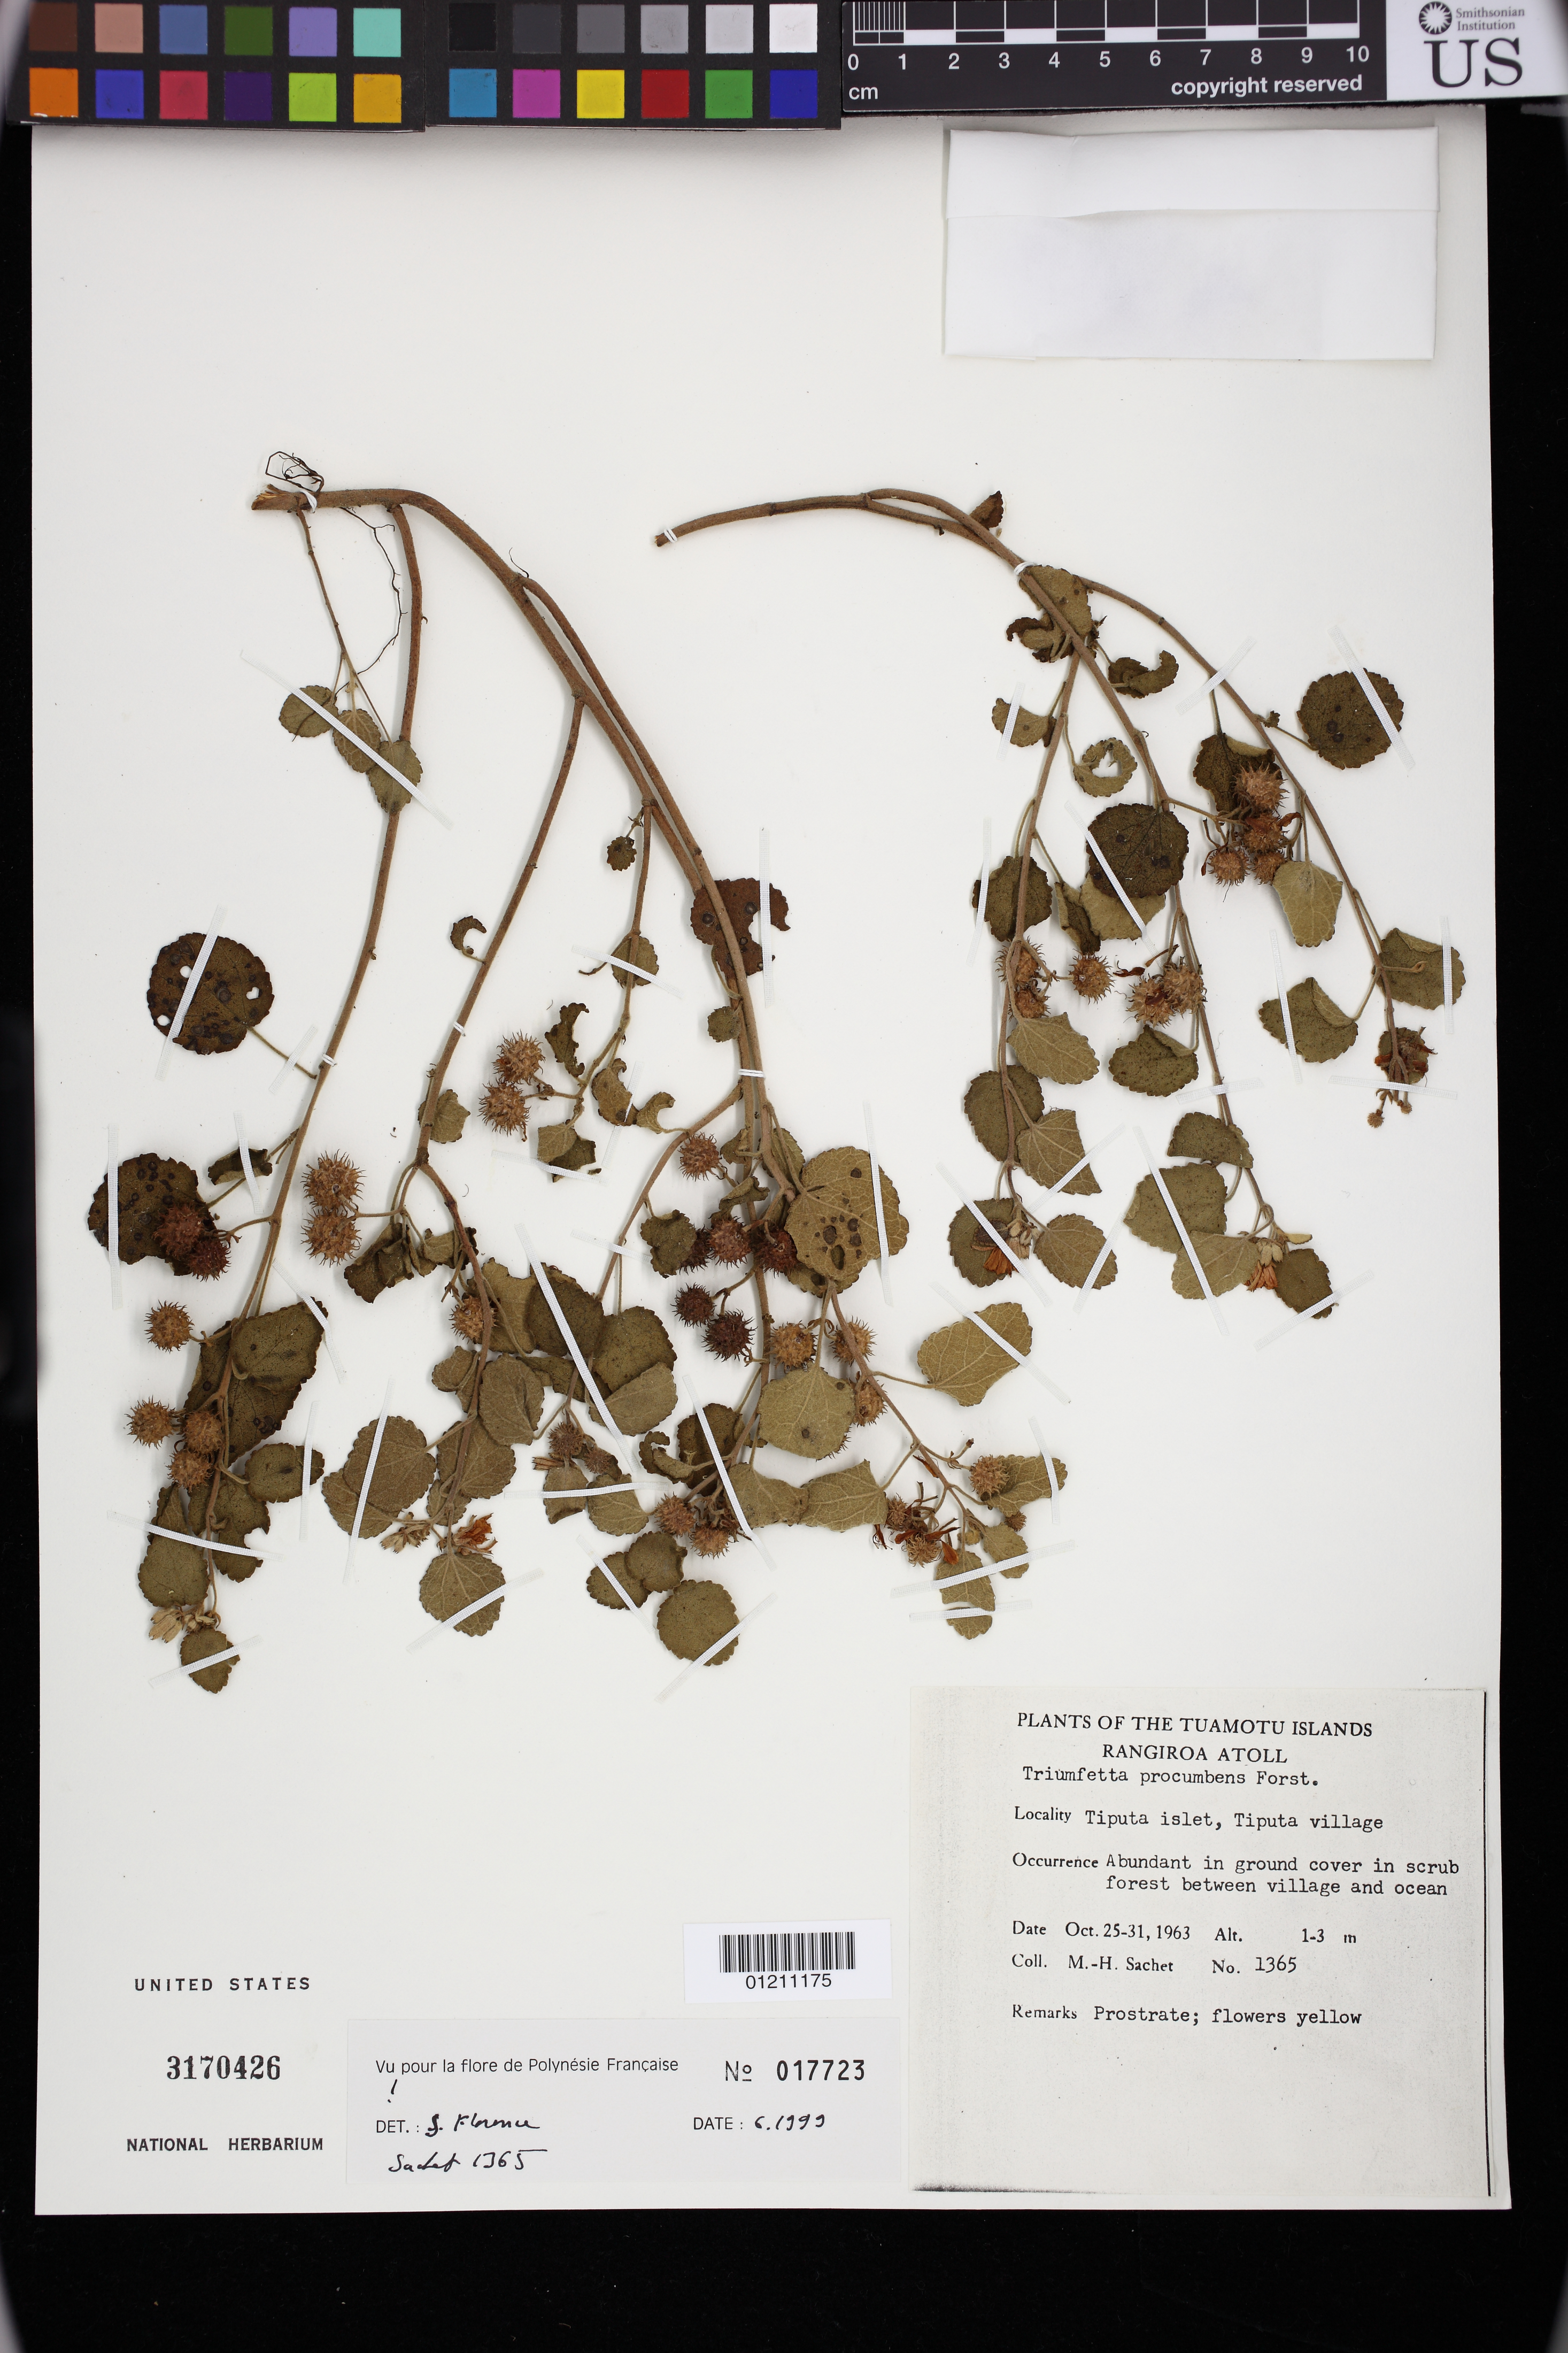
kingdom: Plantae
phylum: Tracheophyta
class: Magnoliopsida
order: Malvales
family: Malvaceae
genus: Triumfetta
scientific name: Triumfetta procumbens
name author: G. Forst.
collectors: M.-H. Sachet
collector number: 1365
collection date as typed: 25 Oct 1963 to 31 Oct 1963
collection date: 1963-10-25/1963-10-31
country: French Polynesia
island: Rangiroa [Deans] Atoll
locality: Tuamotu islands. Rangiroa Atoll, Tiputa islet, Tiputa village.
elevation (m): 1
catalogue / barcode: US 3170426